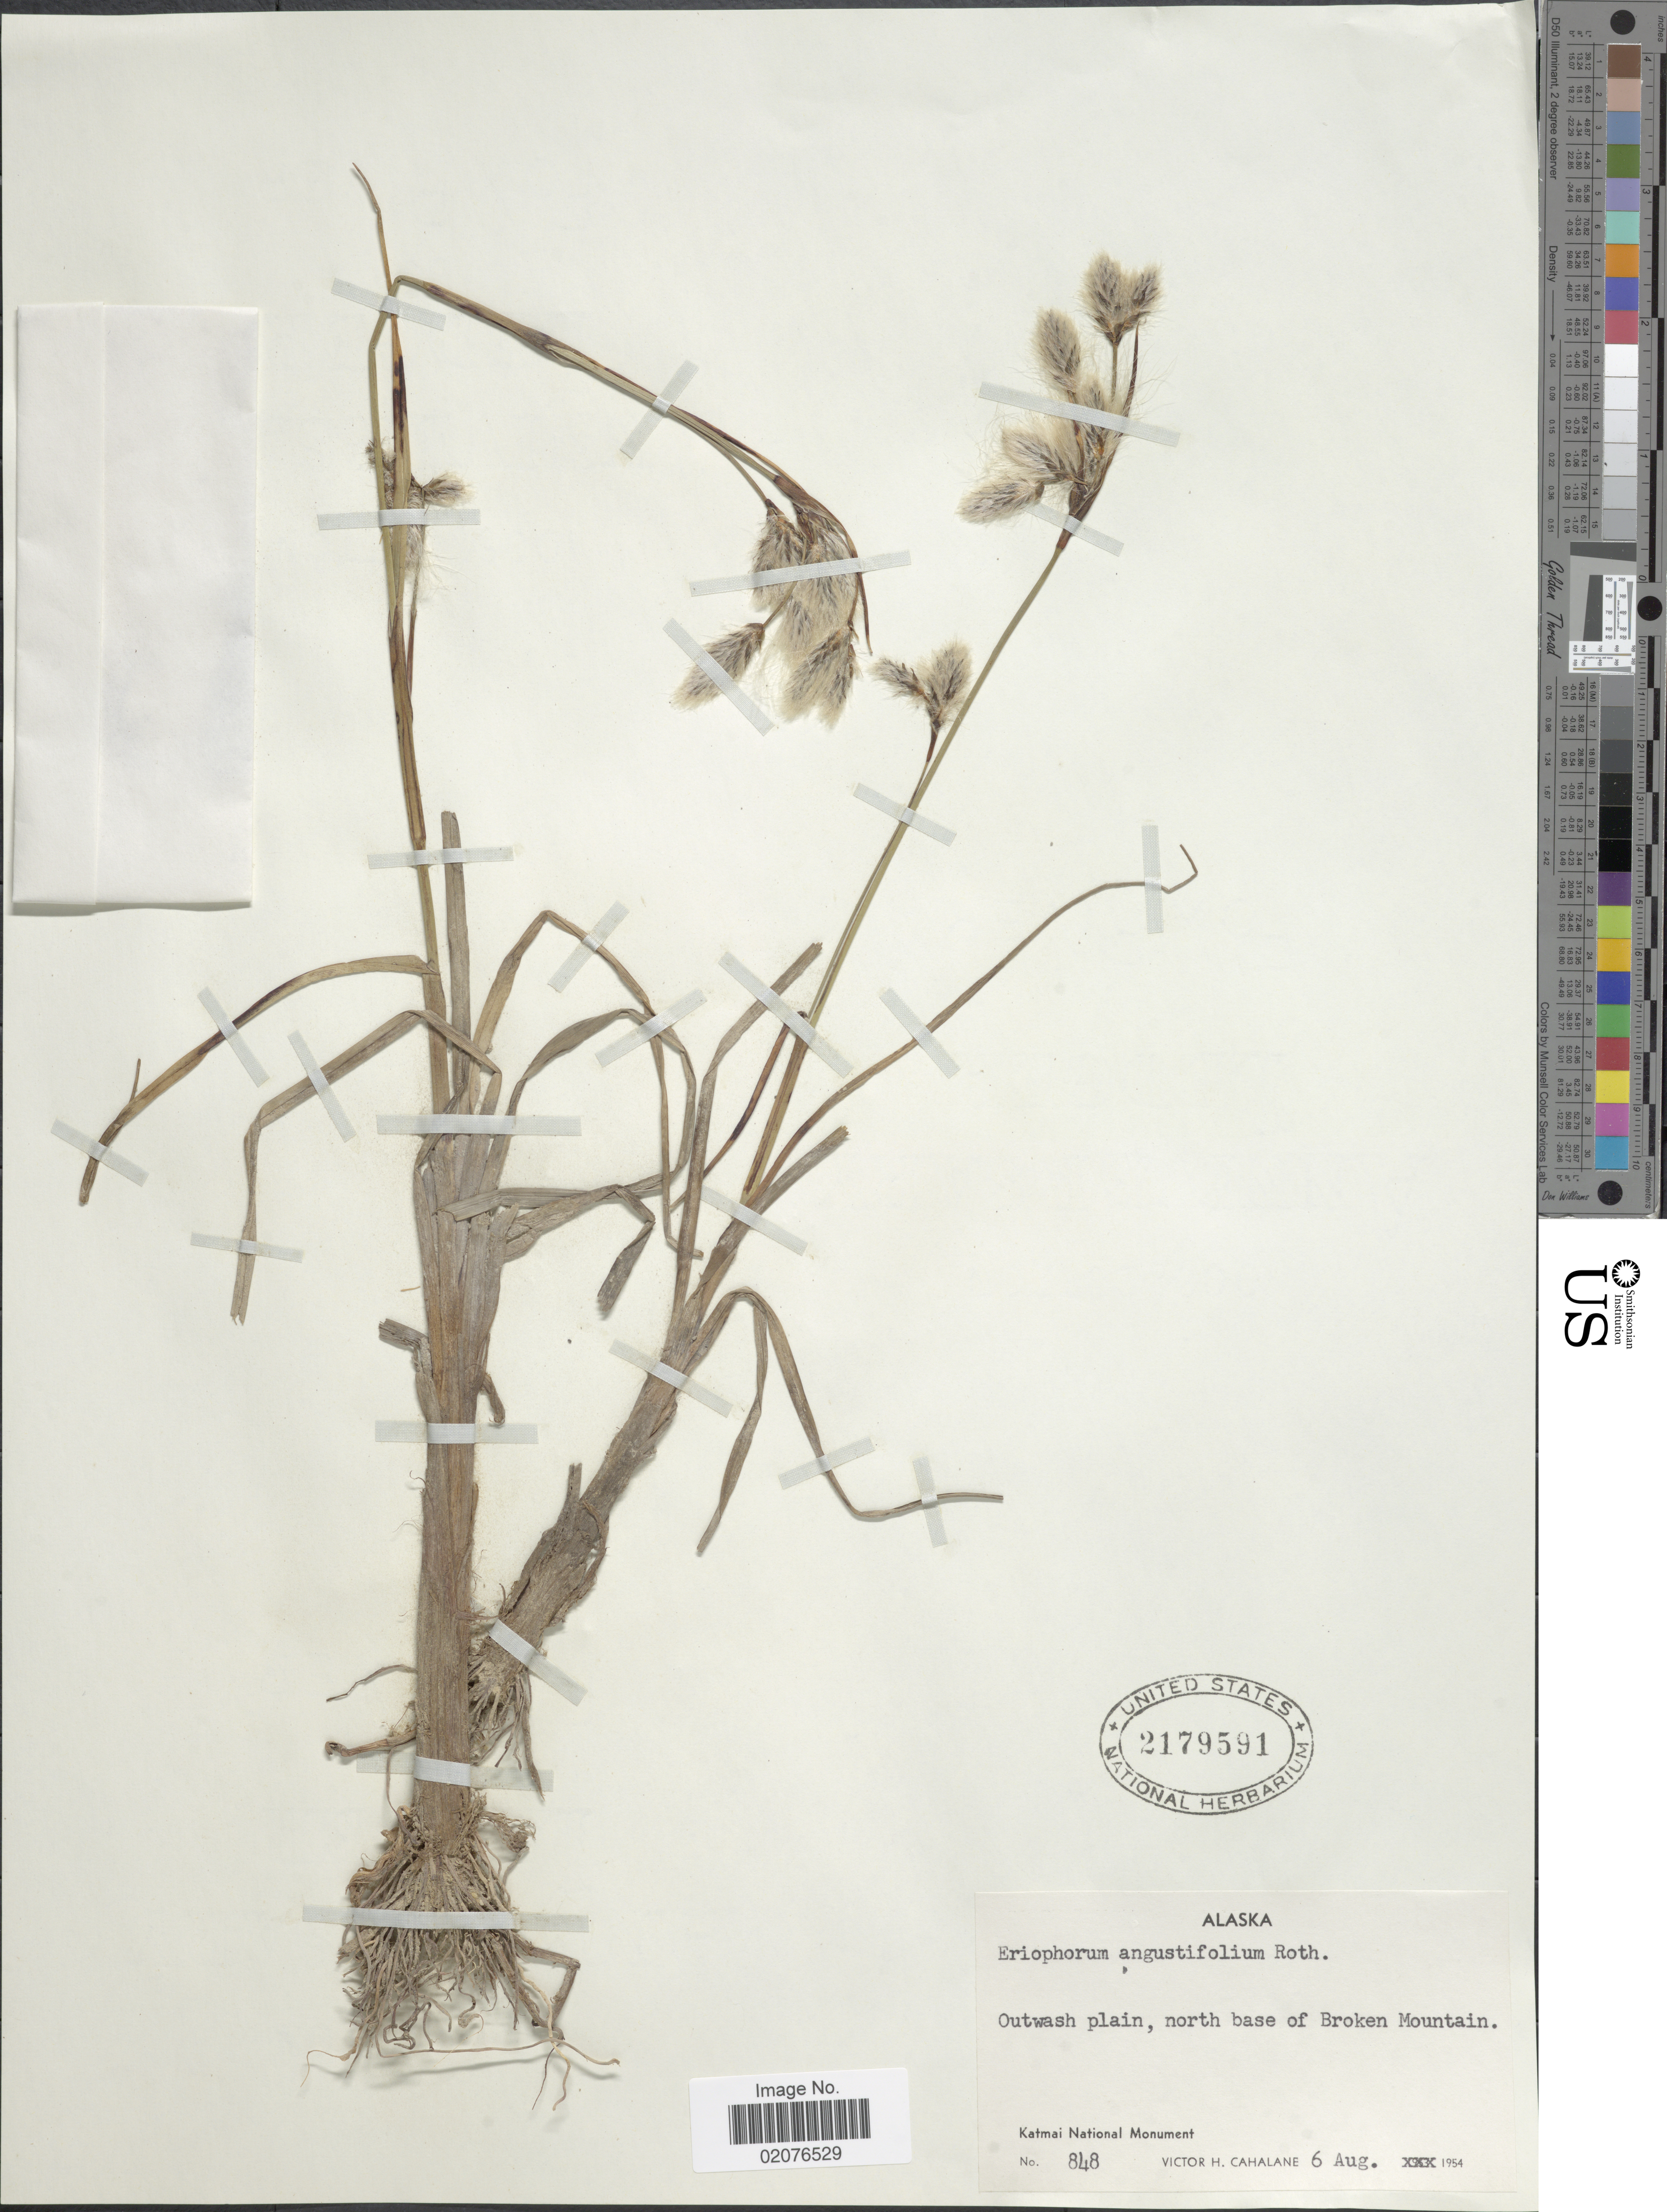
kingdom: Plantae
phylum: Tracheophyta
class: Liliopsida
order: Poales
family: Cyperaceae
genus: Eriophorum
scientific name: Eriophorum angustifolium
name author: Honck.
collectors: V. Cahalane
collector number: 848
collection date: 1954-08-06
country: United States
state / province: Alaska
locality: Outwash plain, north base of Broken Mountain. Katmai National Monument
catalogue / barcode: US 2179591